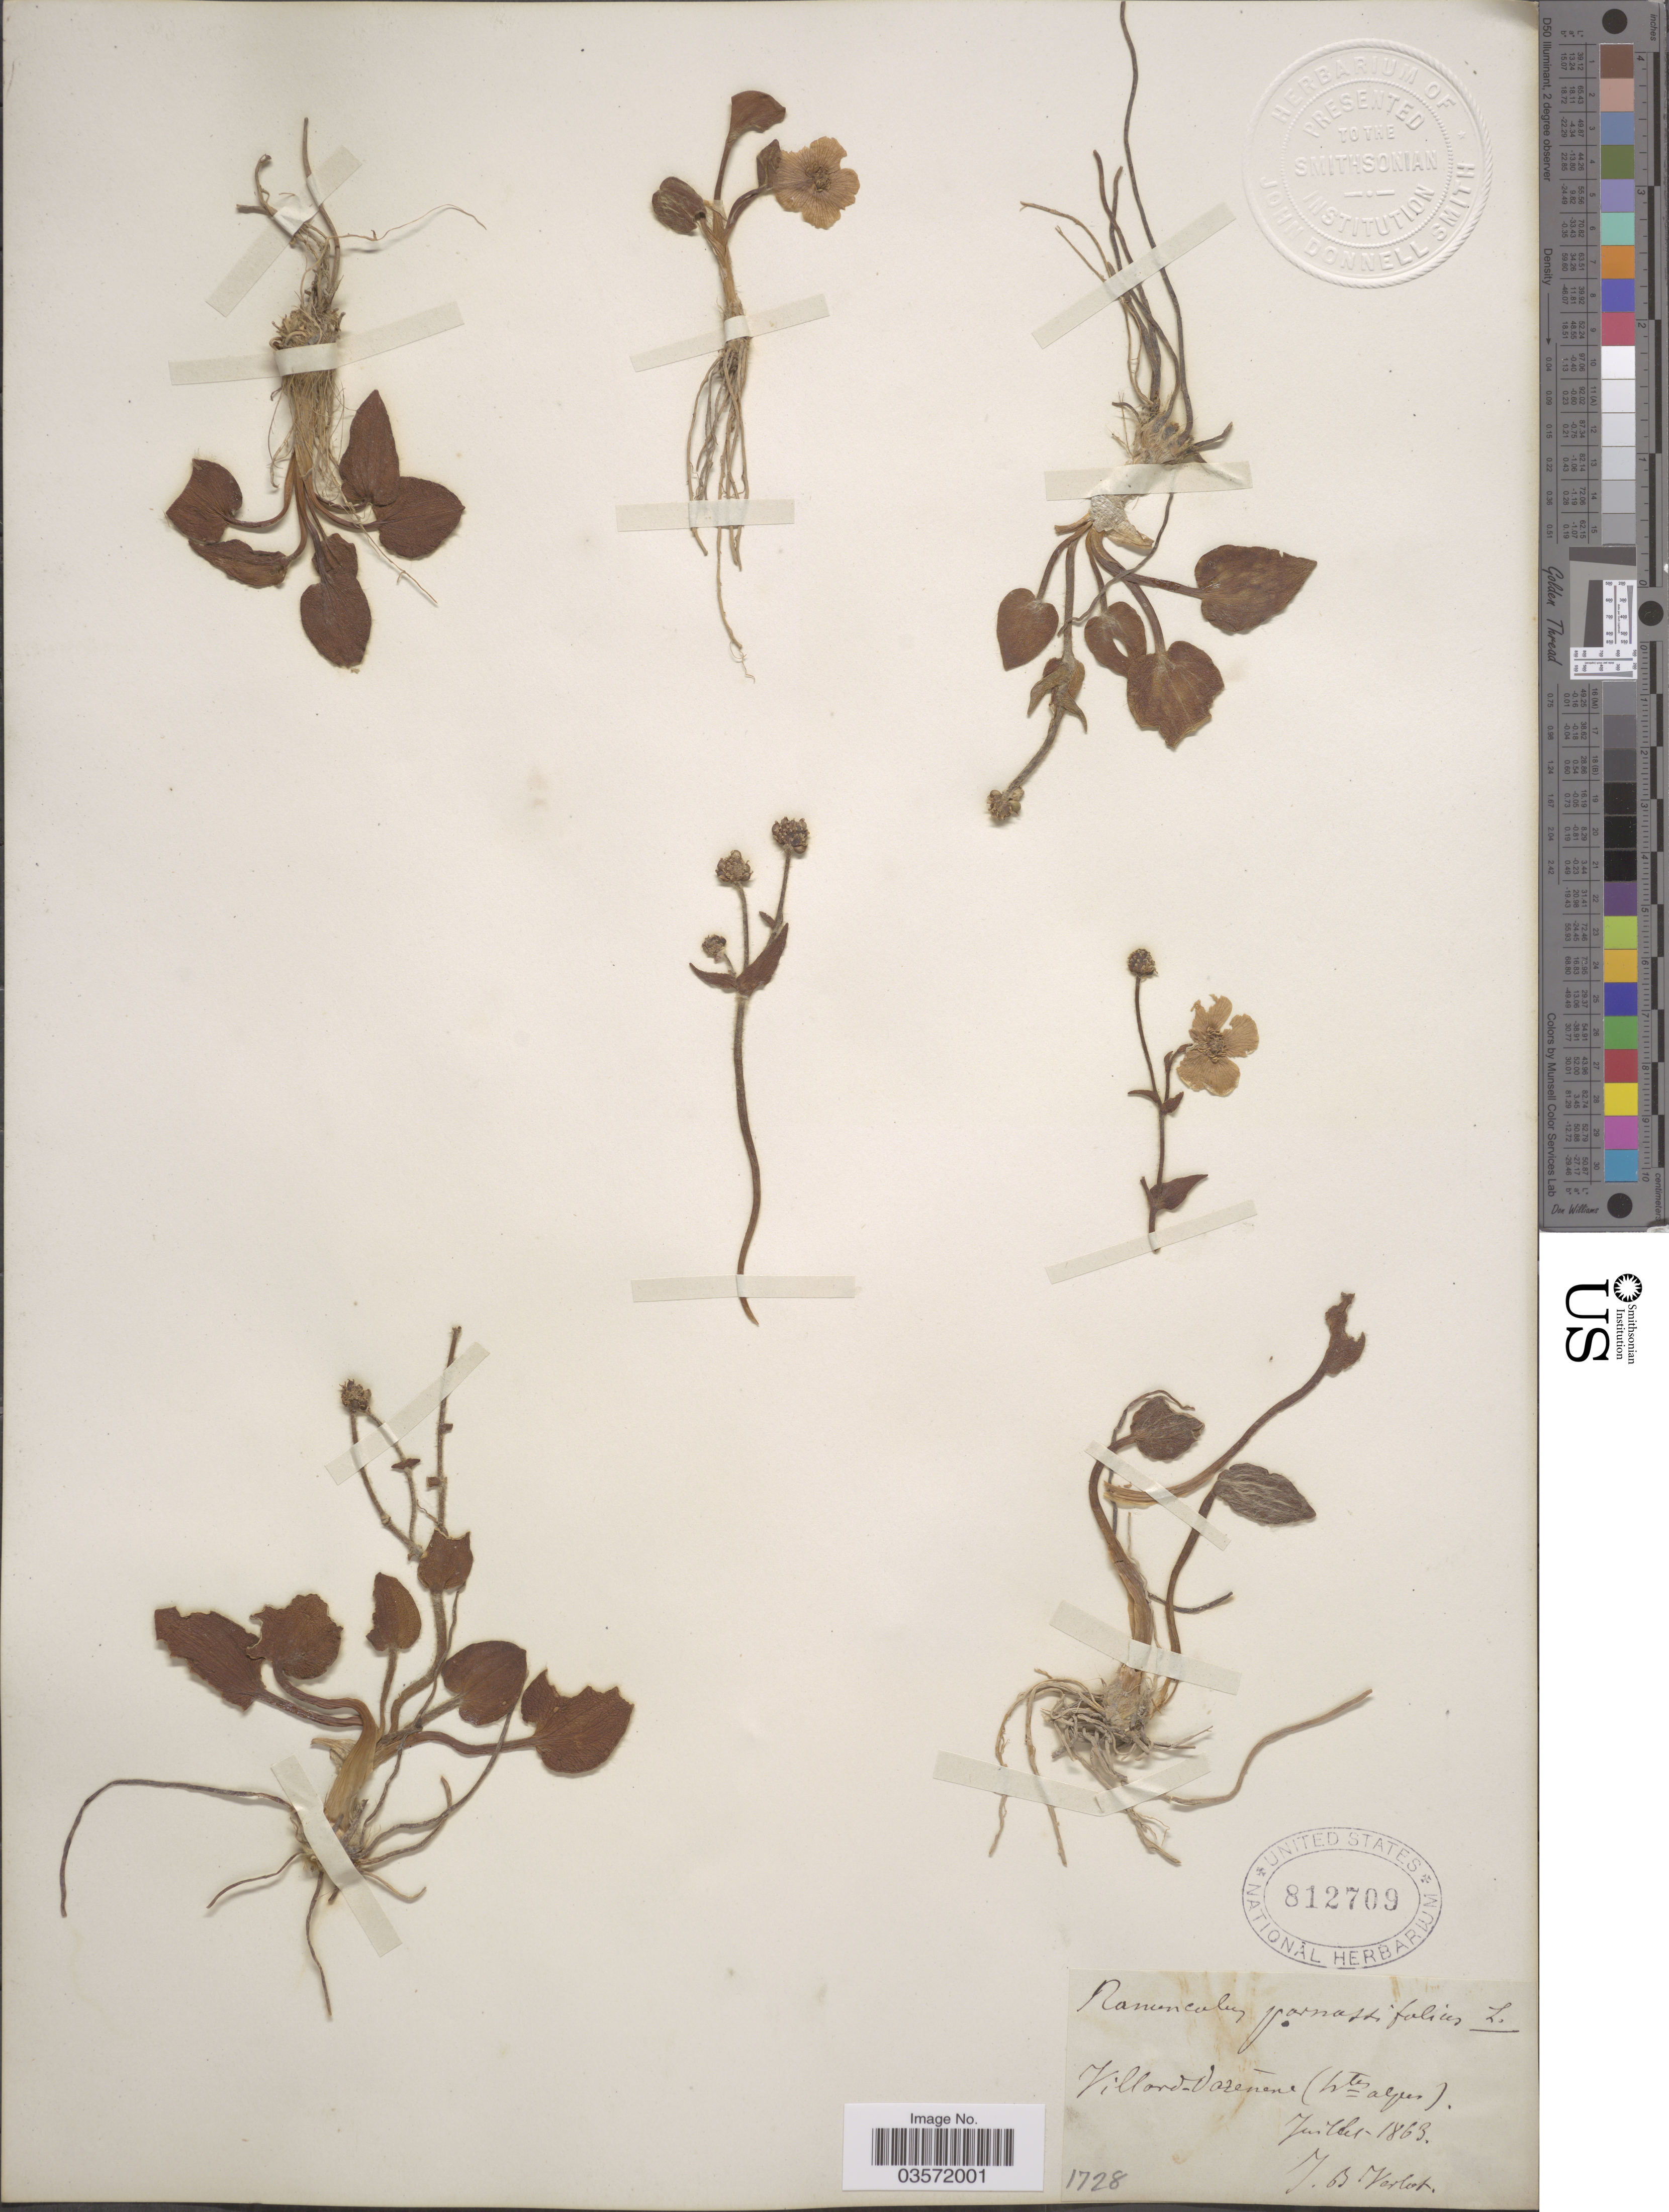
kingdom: Plantae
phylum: Tracheophyta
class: Magnoliopsida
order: Ranunculales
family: Ranunculaceae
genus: Ranunculus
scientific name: Ranunculus parnassifolius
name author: L.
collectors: J. B. Verlot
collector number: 1728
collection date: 1863-07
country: France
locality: Villord-Vazenene (htes alpes).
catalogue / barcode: US 812709